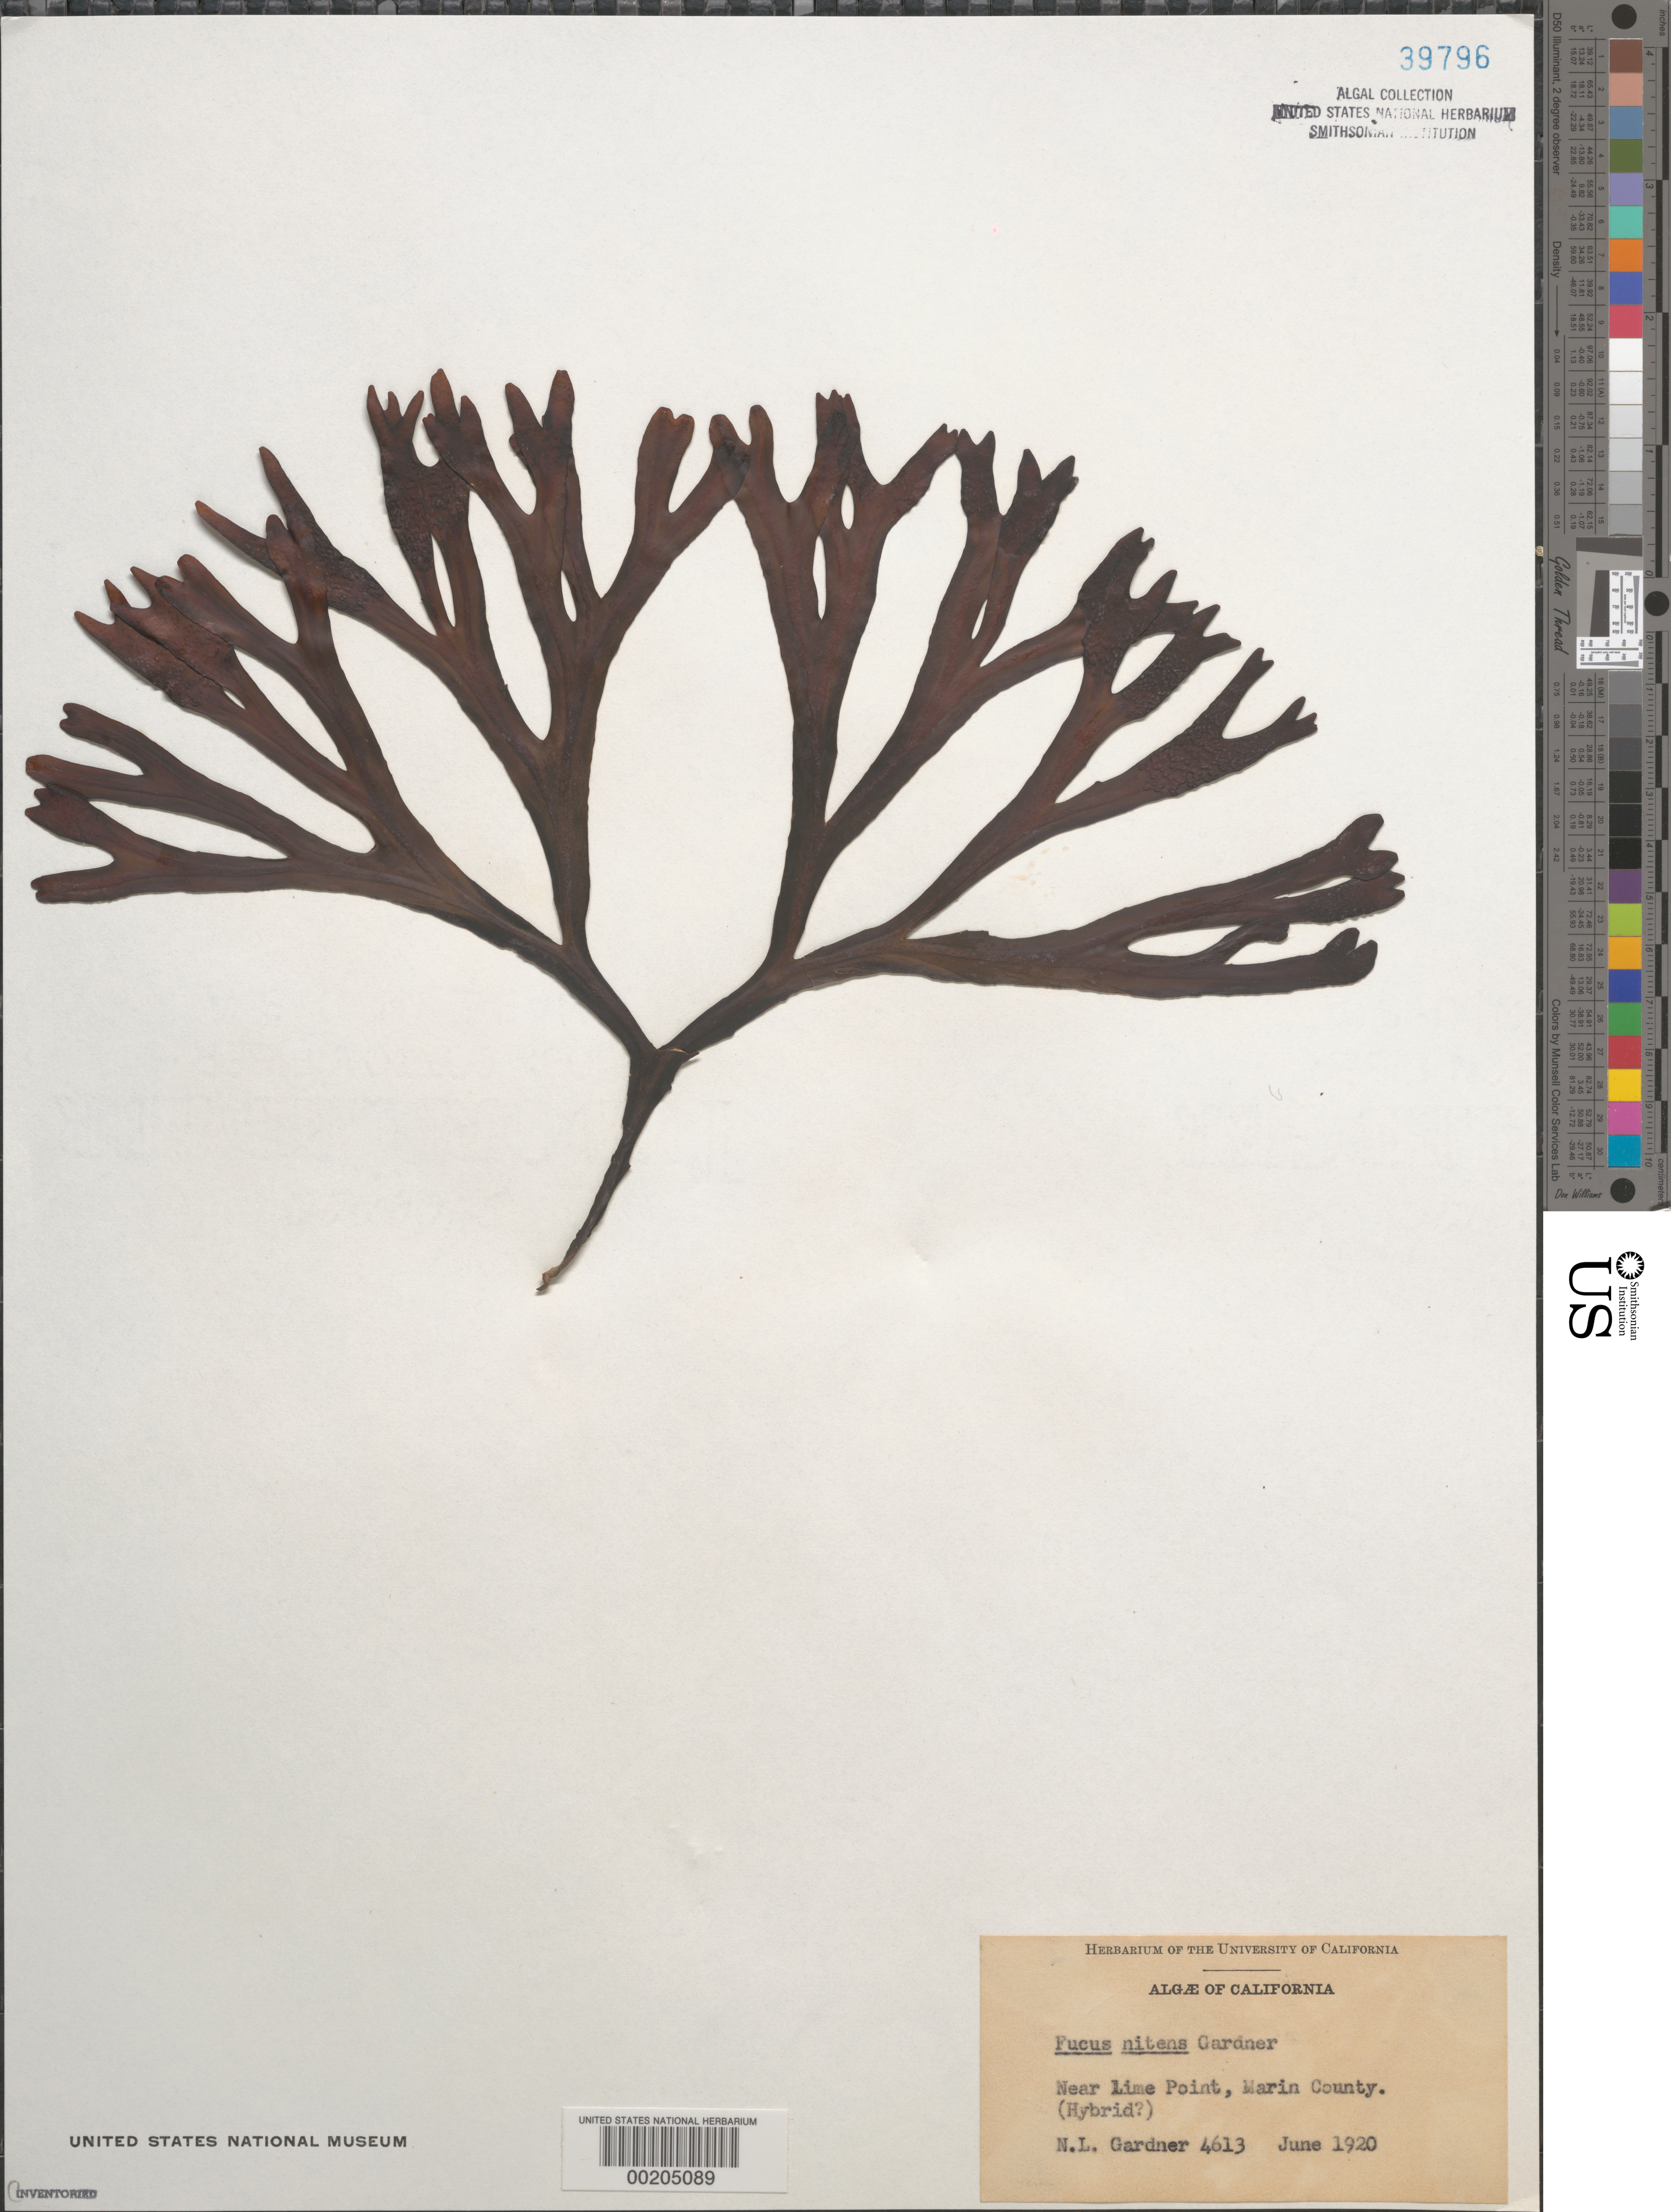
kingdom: Chromista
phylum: Ochrophyta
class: Phaeophyceae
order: Fucales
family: Fucaceae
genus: Fucus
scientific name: Fucus distichus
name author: L.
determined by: Algae name updating Project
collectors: N. Gardner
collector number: NLG 4613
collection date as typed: Jun 1920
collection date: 1920-06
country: United States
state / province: California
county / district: Marin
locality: Near Lime Point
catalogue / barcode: US 39796